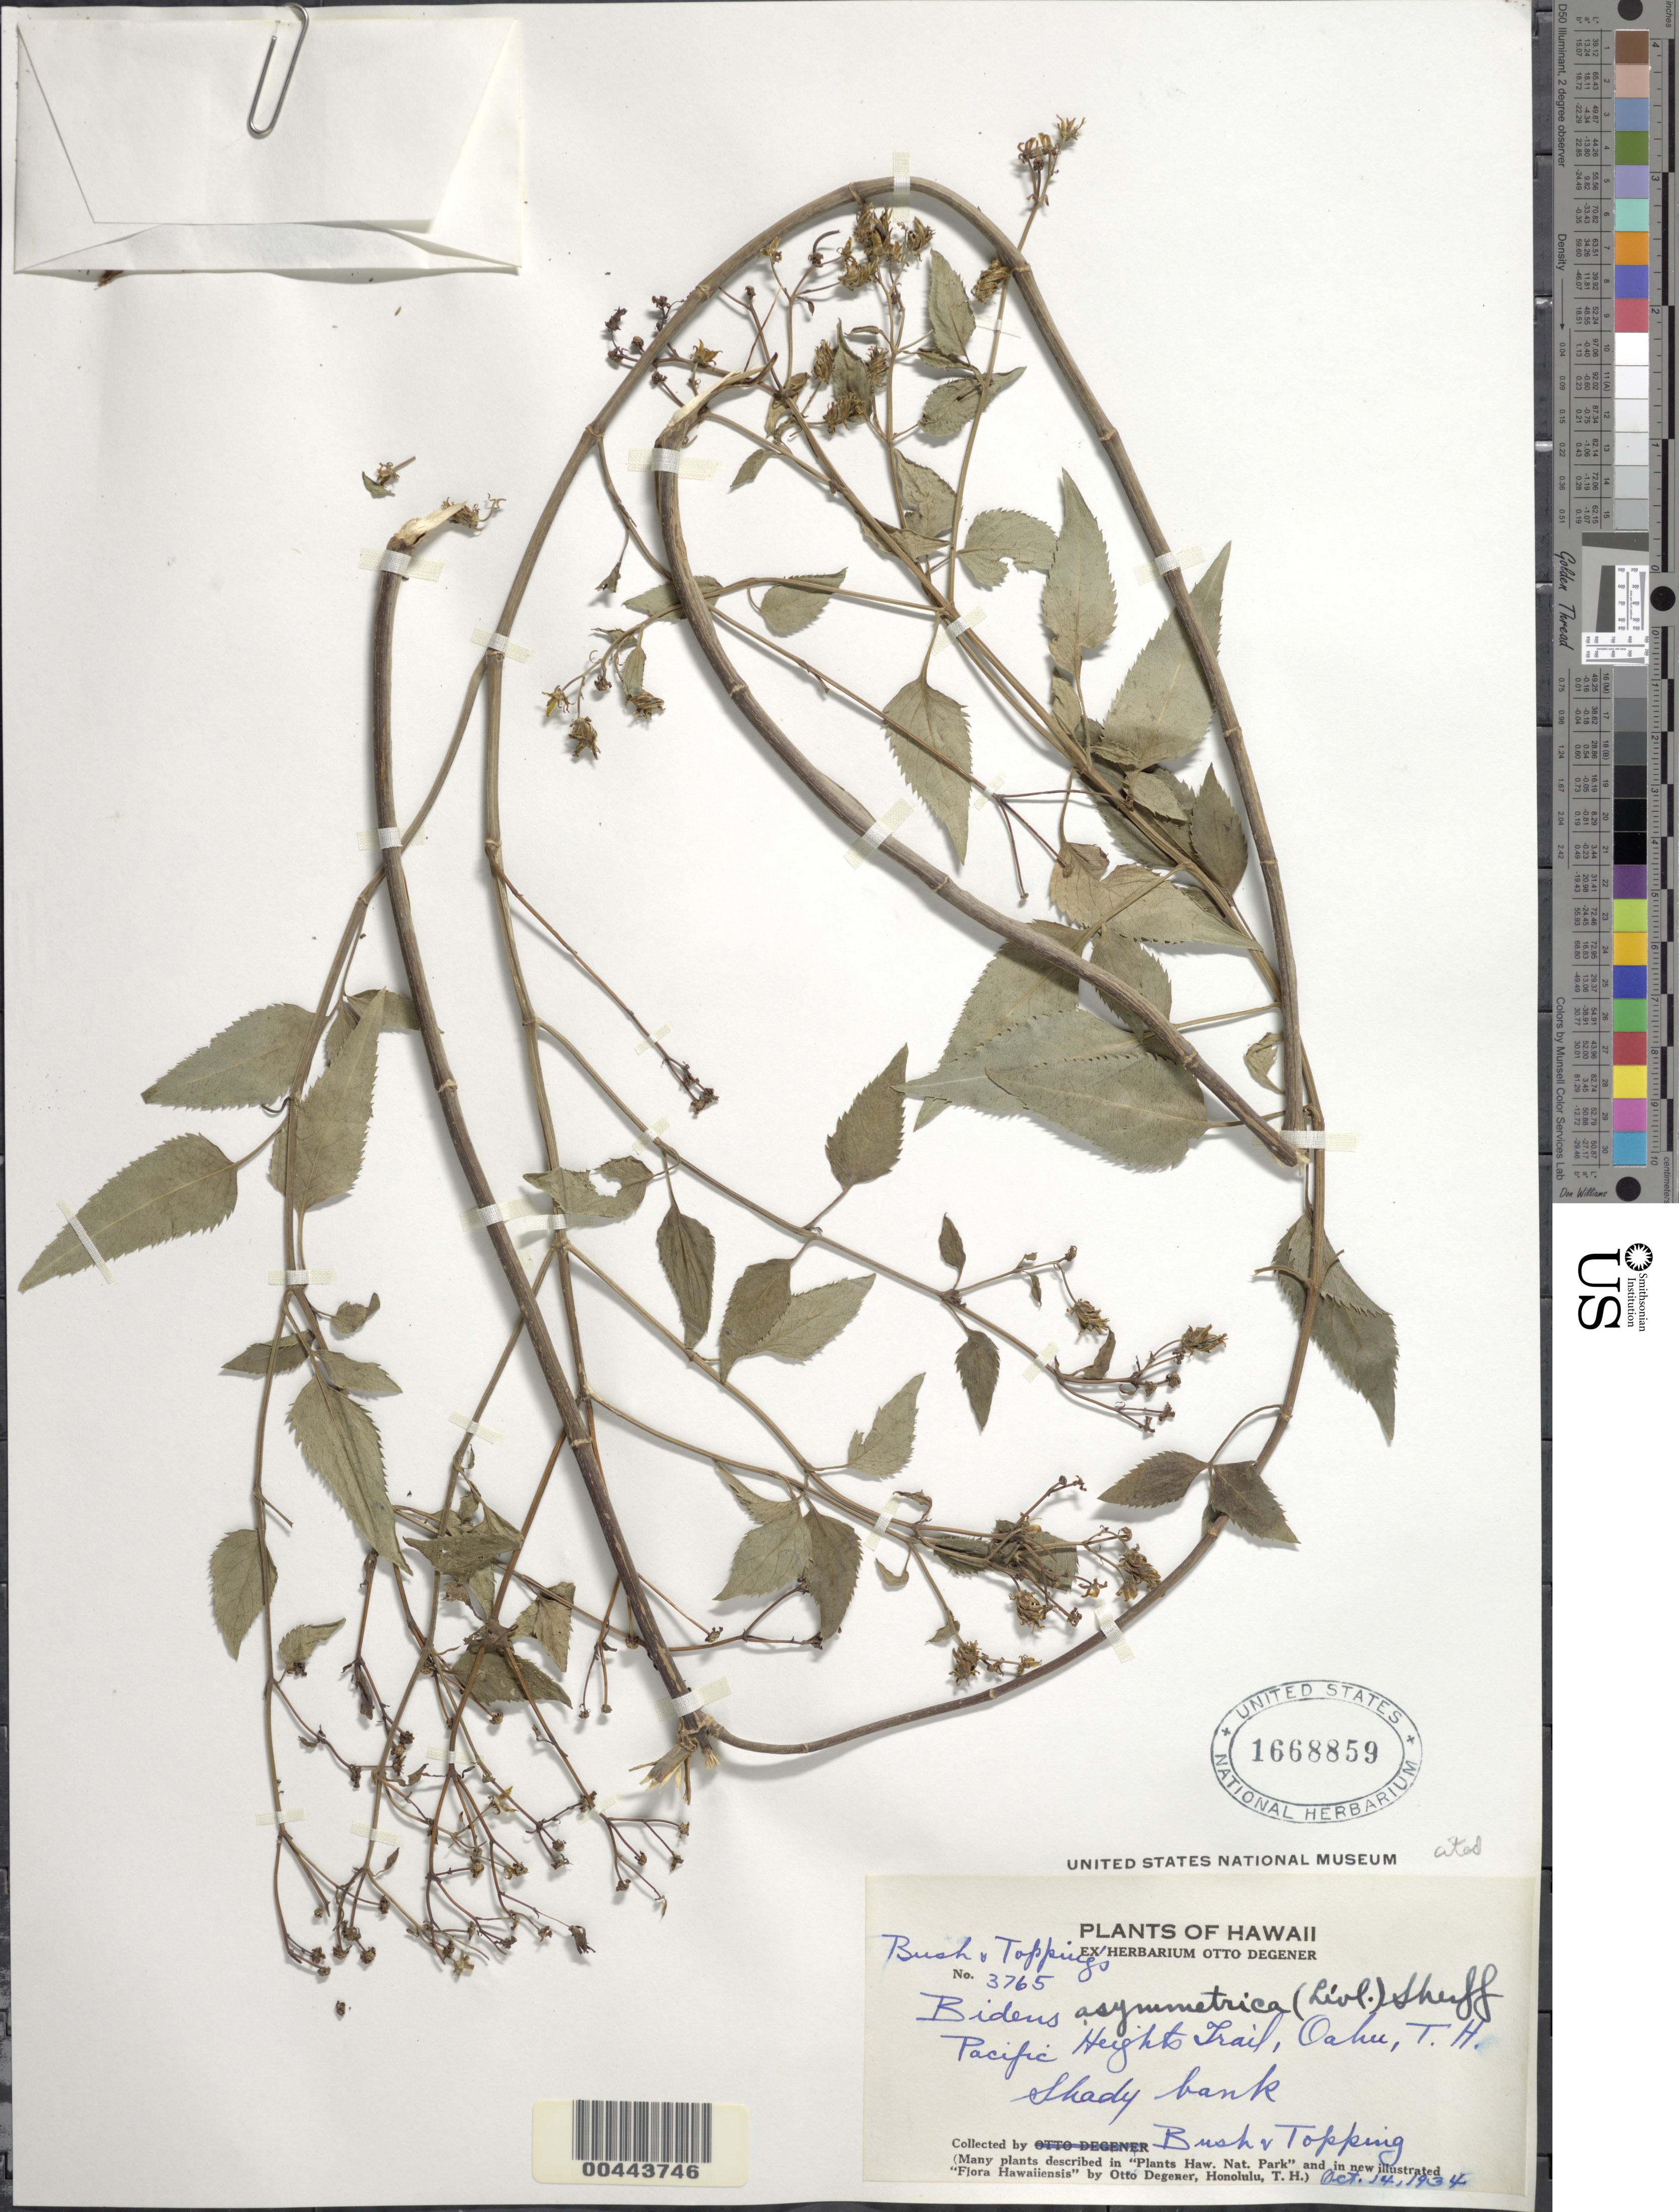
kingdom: Plantae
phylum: Tracheophyta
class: Magnoliopsida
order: Asterales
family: Asteraceae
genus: Bidens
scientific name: Bidens asymmetrica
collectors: W. Bush & D. L. Topping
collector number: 3765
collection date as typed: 14 Oct 1934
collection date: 1934-10-14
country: United States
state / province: Hawaii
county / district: Honolulu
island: Oahu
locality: Pacific Heights Trail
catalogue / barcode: US 1668859